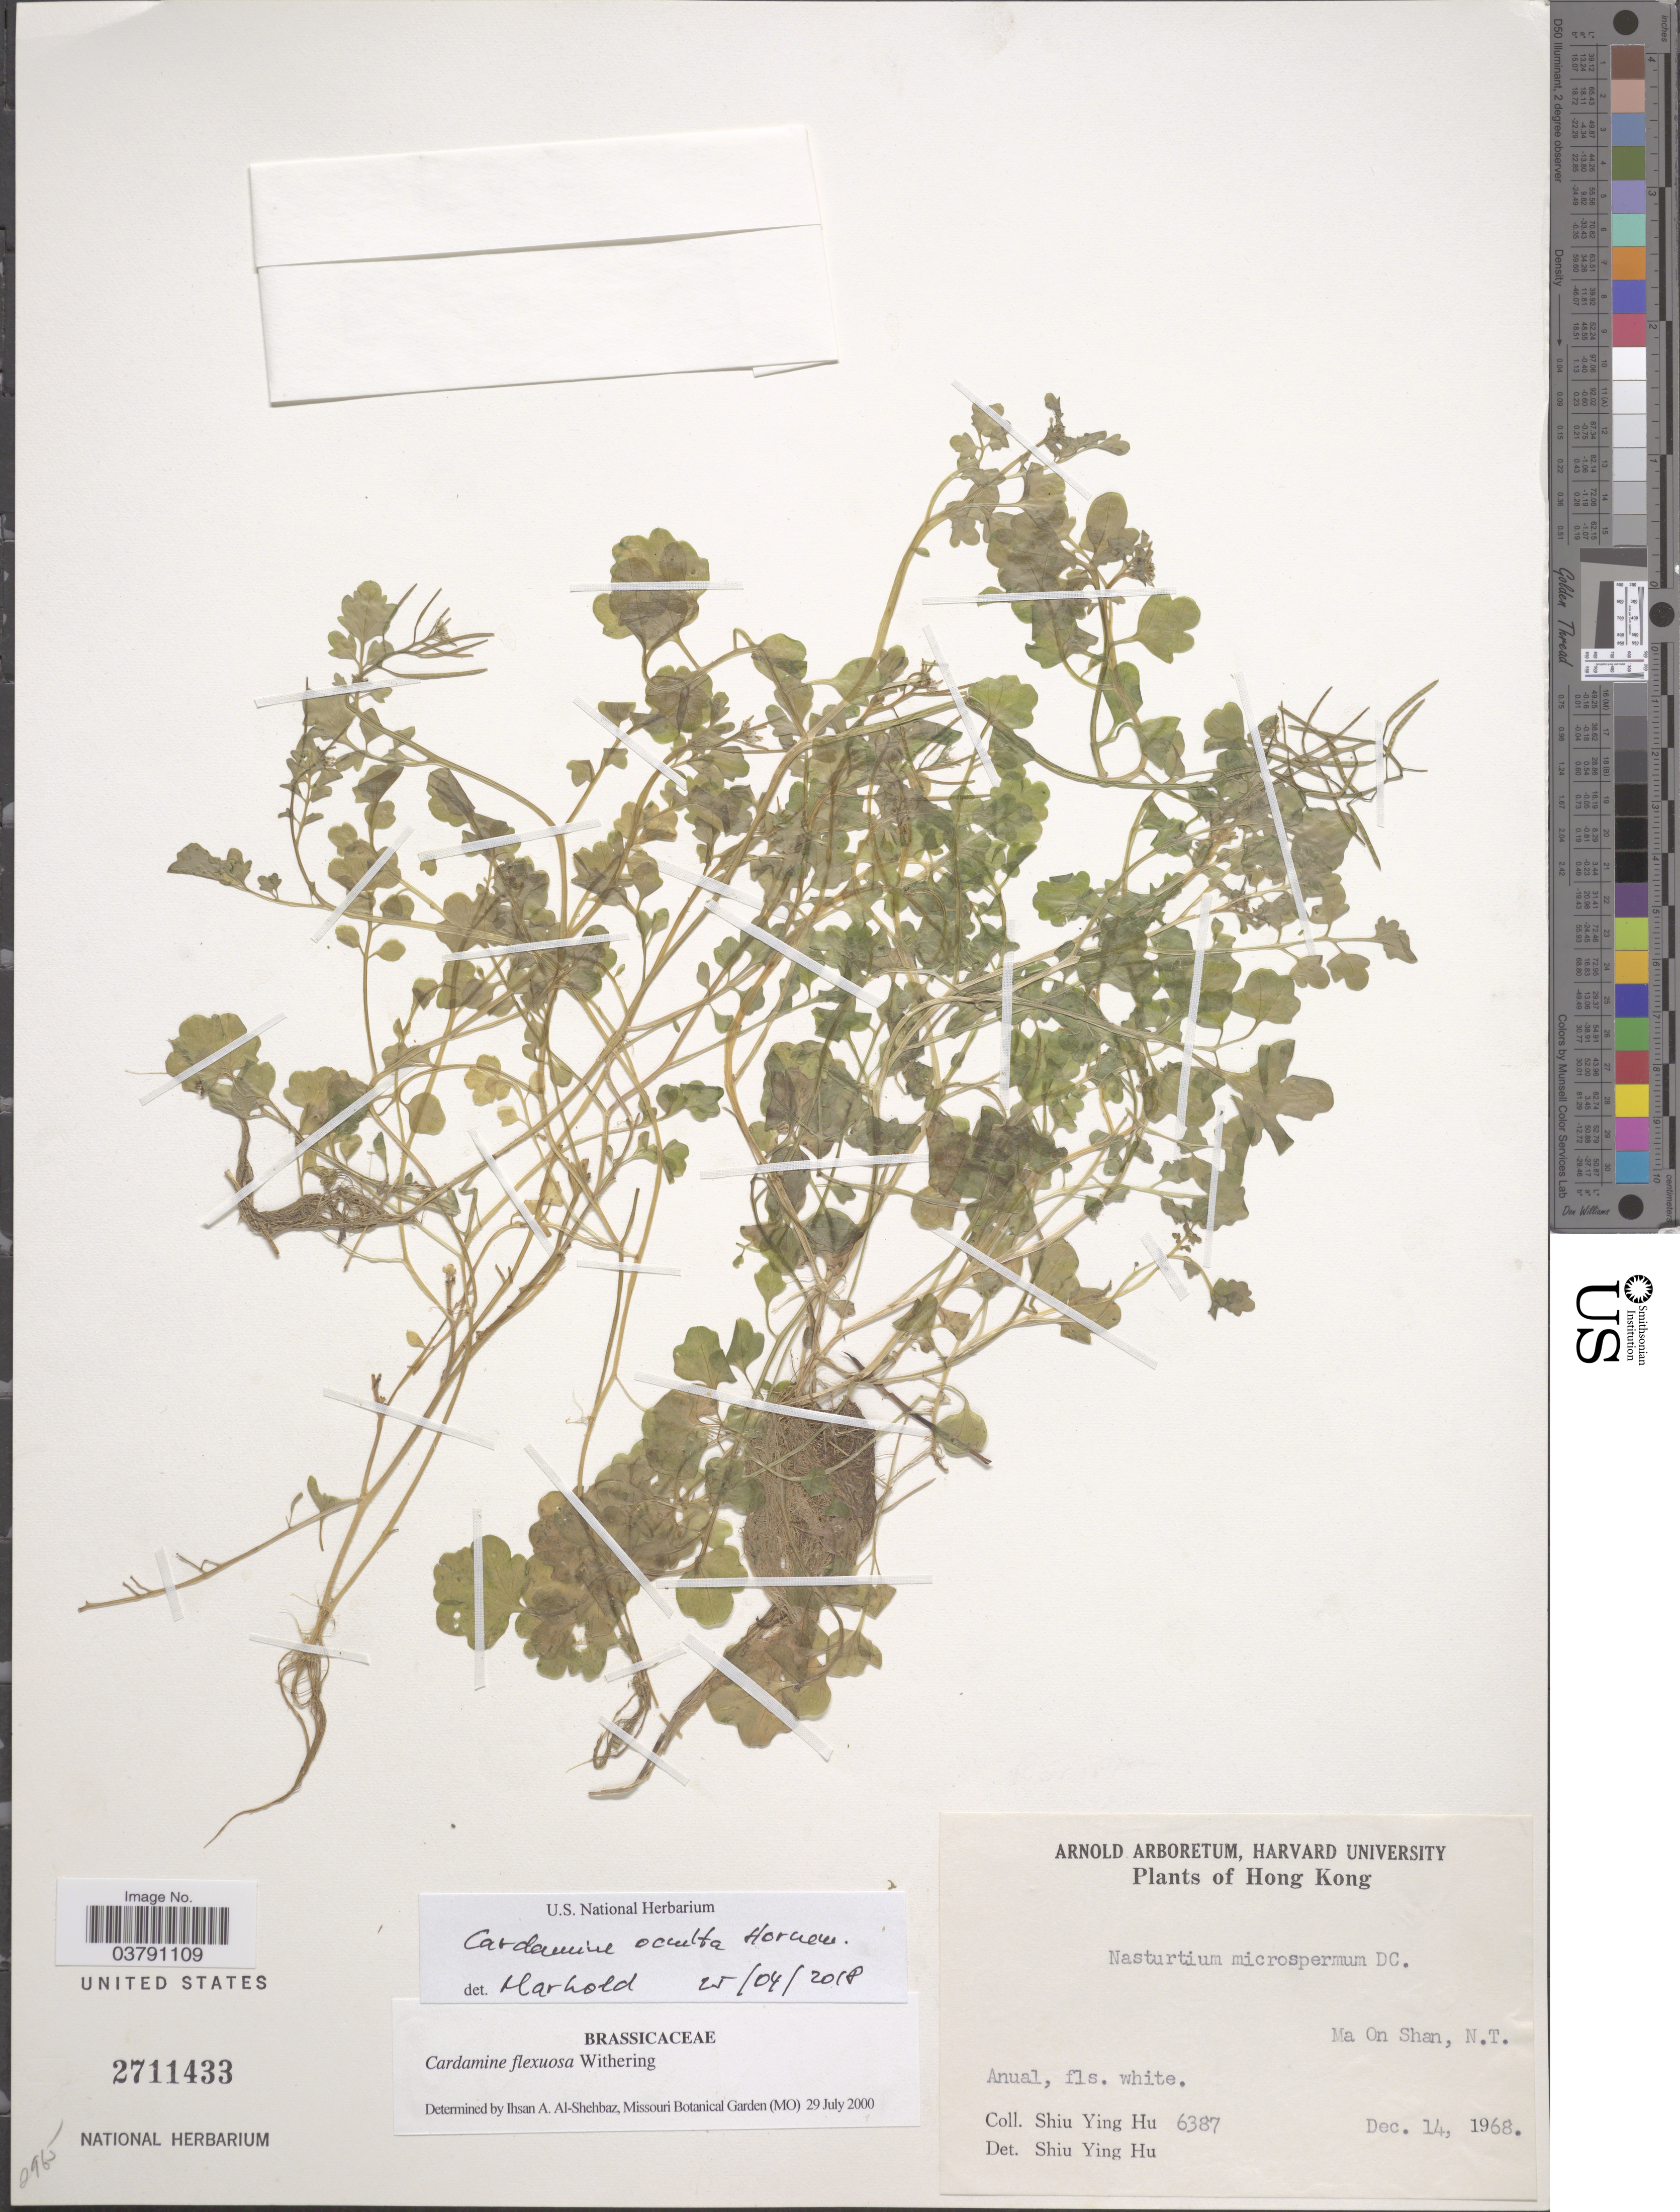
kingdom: Plantae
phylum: Tracheophyta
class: Magnoliopsida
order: Brassicales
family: Brassicaceae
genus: Cardamine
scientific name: Cardamine occulta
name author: Hornem.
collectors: S. Y. Hu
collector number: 6387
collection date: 1968-12-14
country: China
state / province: Hong Kong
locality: Ma On Shan, N.T.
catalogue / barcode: US 2711433